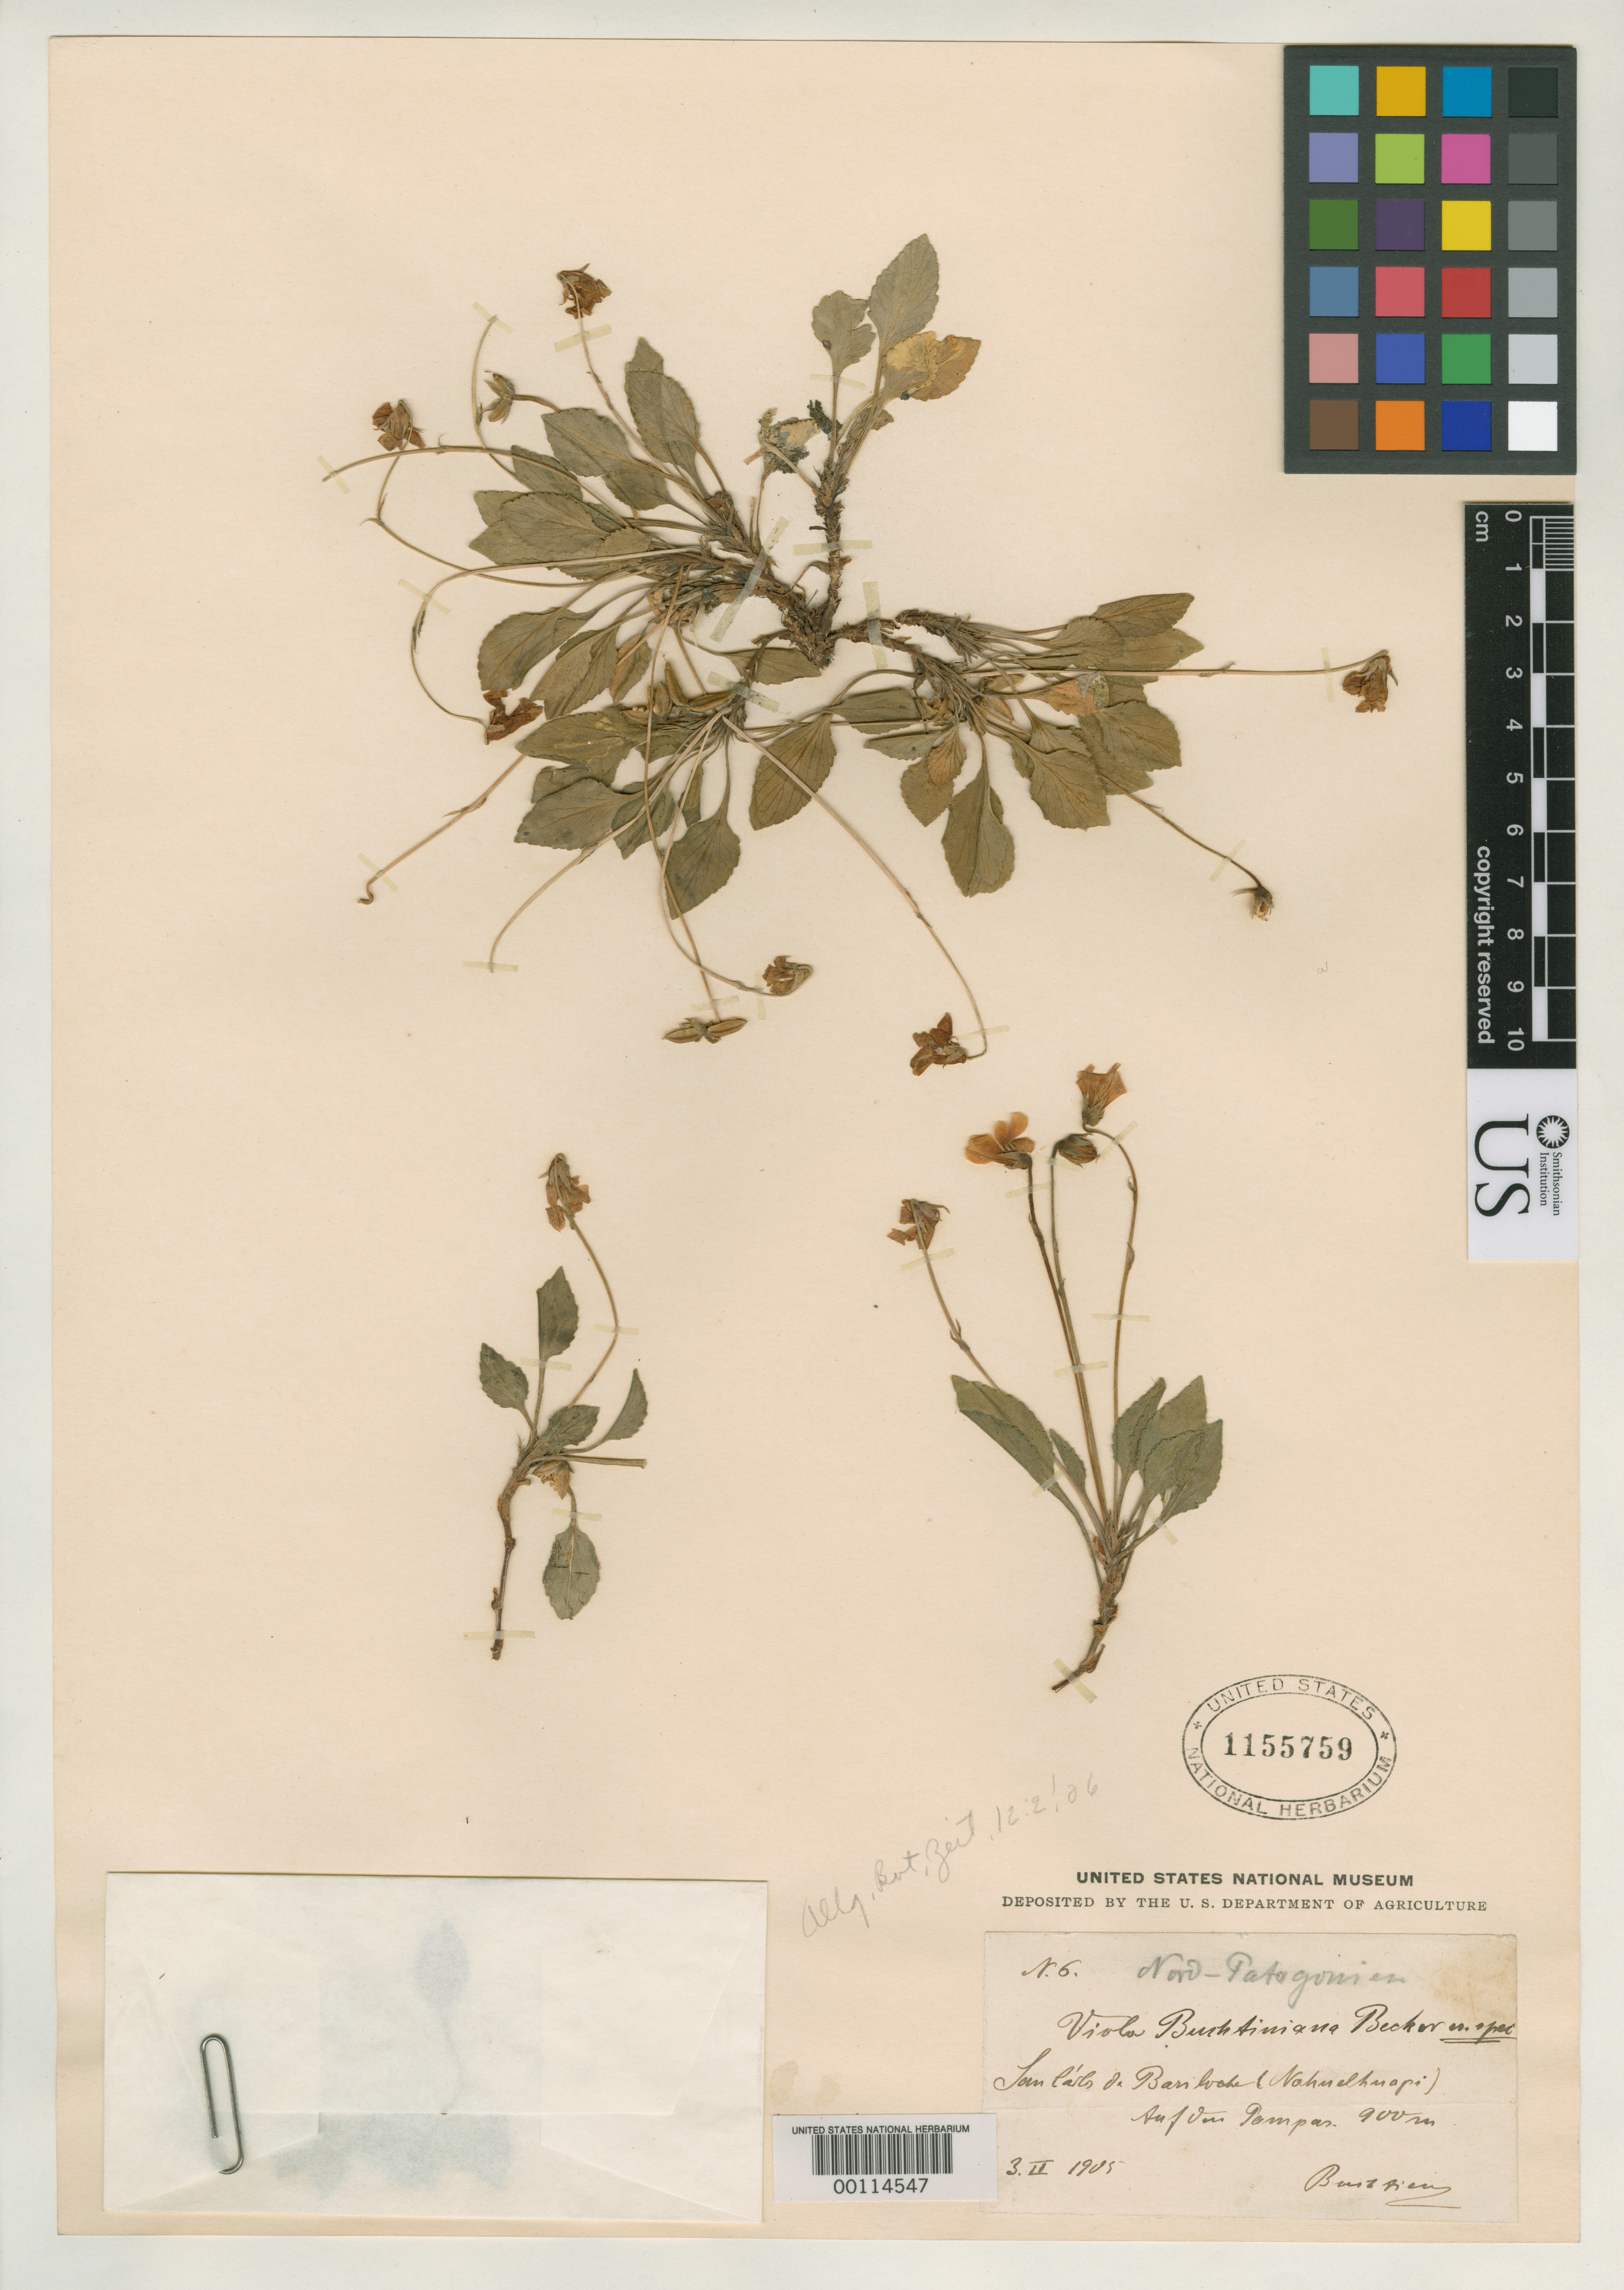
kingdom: Plantae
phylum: Tracheophyta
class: Magnoliopsida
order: Malpighiales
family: Violaceae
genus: Viola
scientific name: Viola buchtieniana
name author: W. Becker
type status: Type Collection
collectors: O. Buchtien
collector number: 6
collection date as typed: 03 Feb 1905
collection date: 1905-02-03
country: Argentina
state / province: Río Negro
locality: San Carlos de Bariloche; Lago Nahuel Haupi.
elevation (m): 900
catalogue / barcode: US 1155759